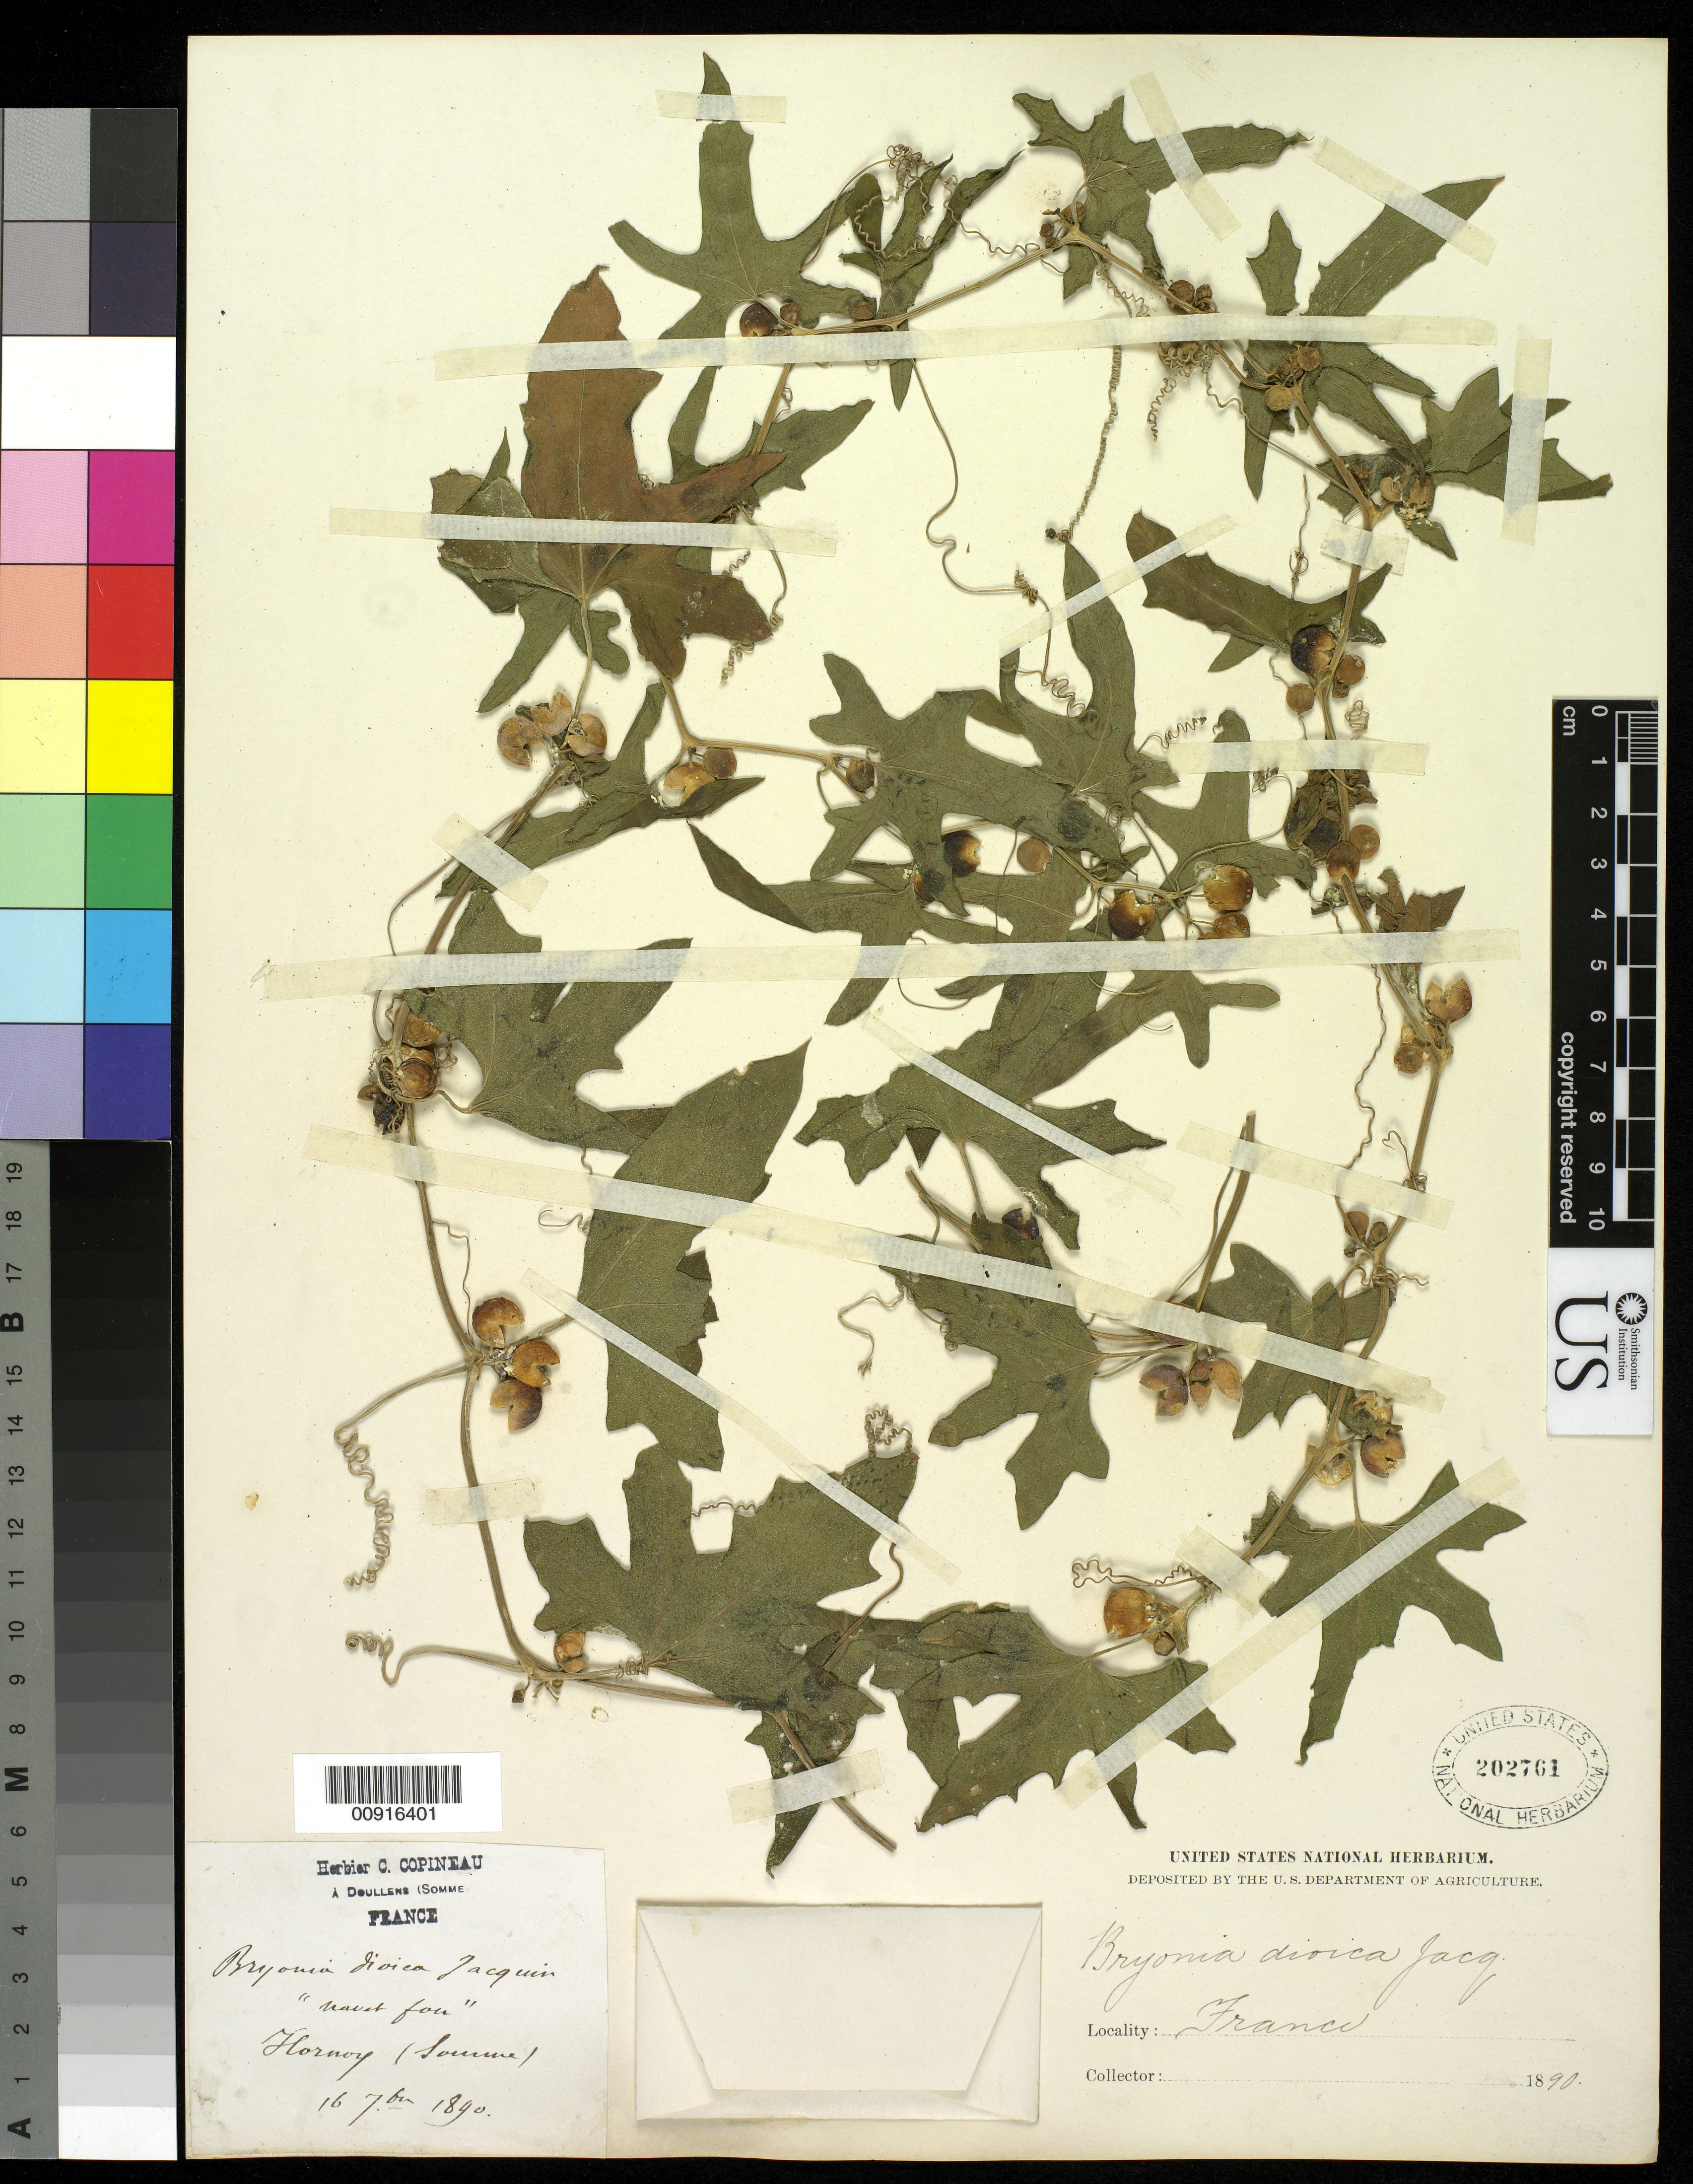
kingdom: Plantae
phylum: Tracheophyta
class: Magnoliopsida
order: Cucurbitales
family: Cucurbitaceae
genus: Bryonia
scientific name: Bryonia dioica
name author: Jacq.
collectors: C. Copineau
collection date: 1890-07-16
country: France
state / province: Hauts-de-France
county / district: Somme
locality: Flornoy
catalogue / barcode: US 202761